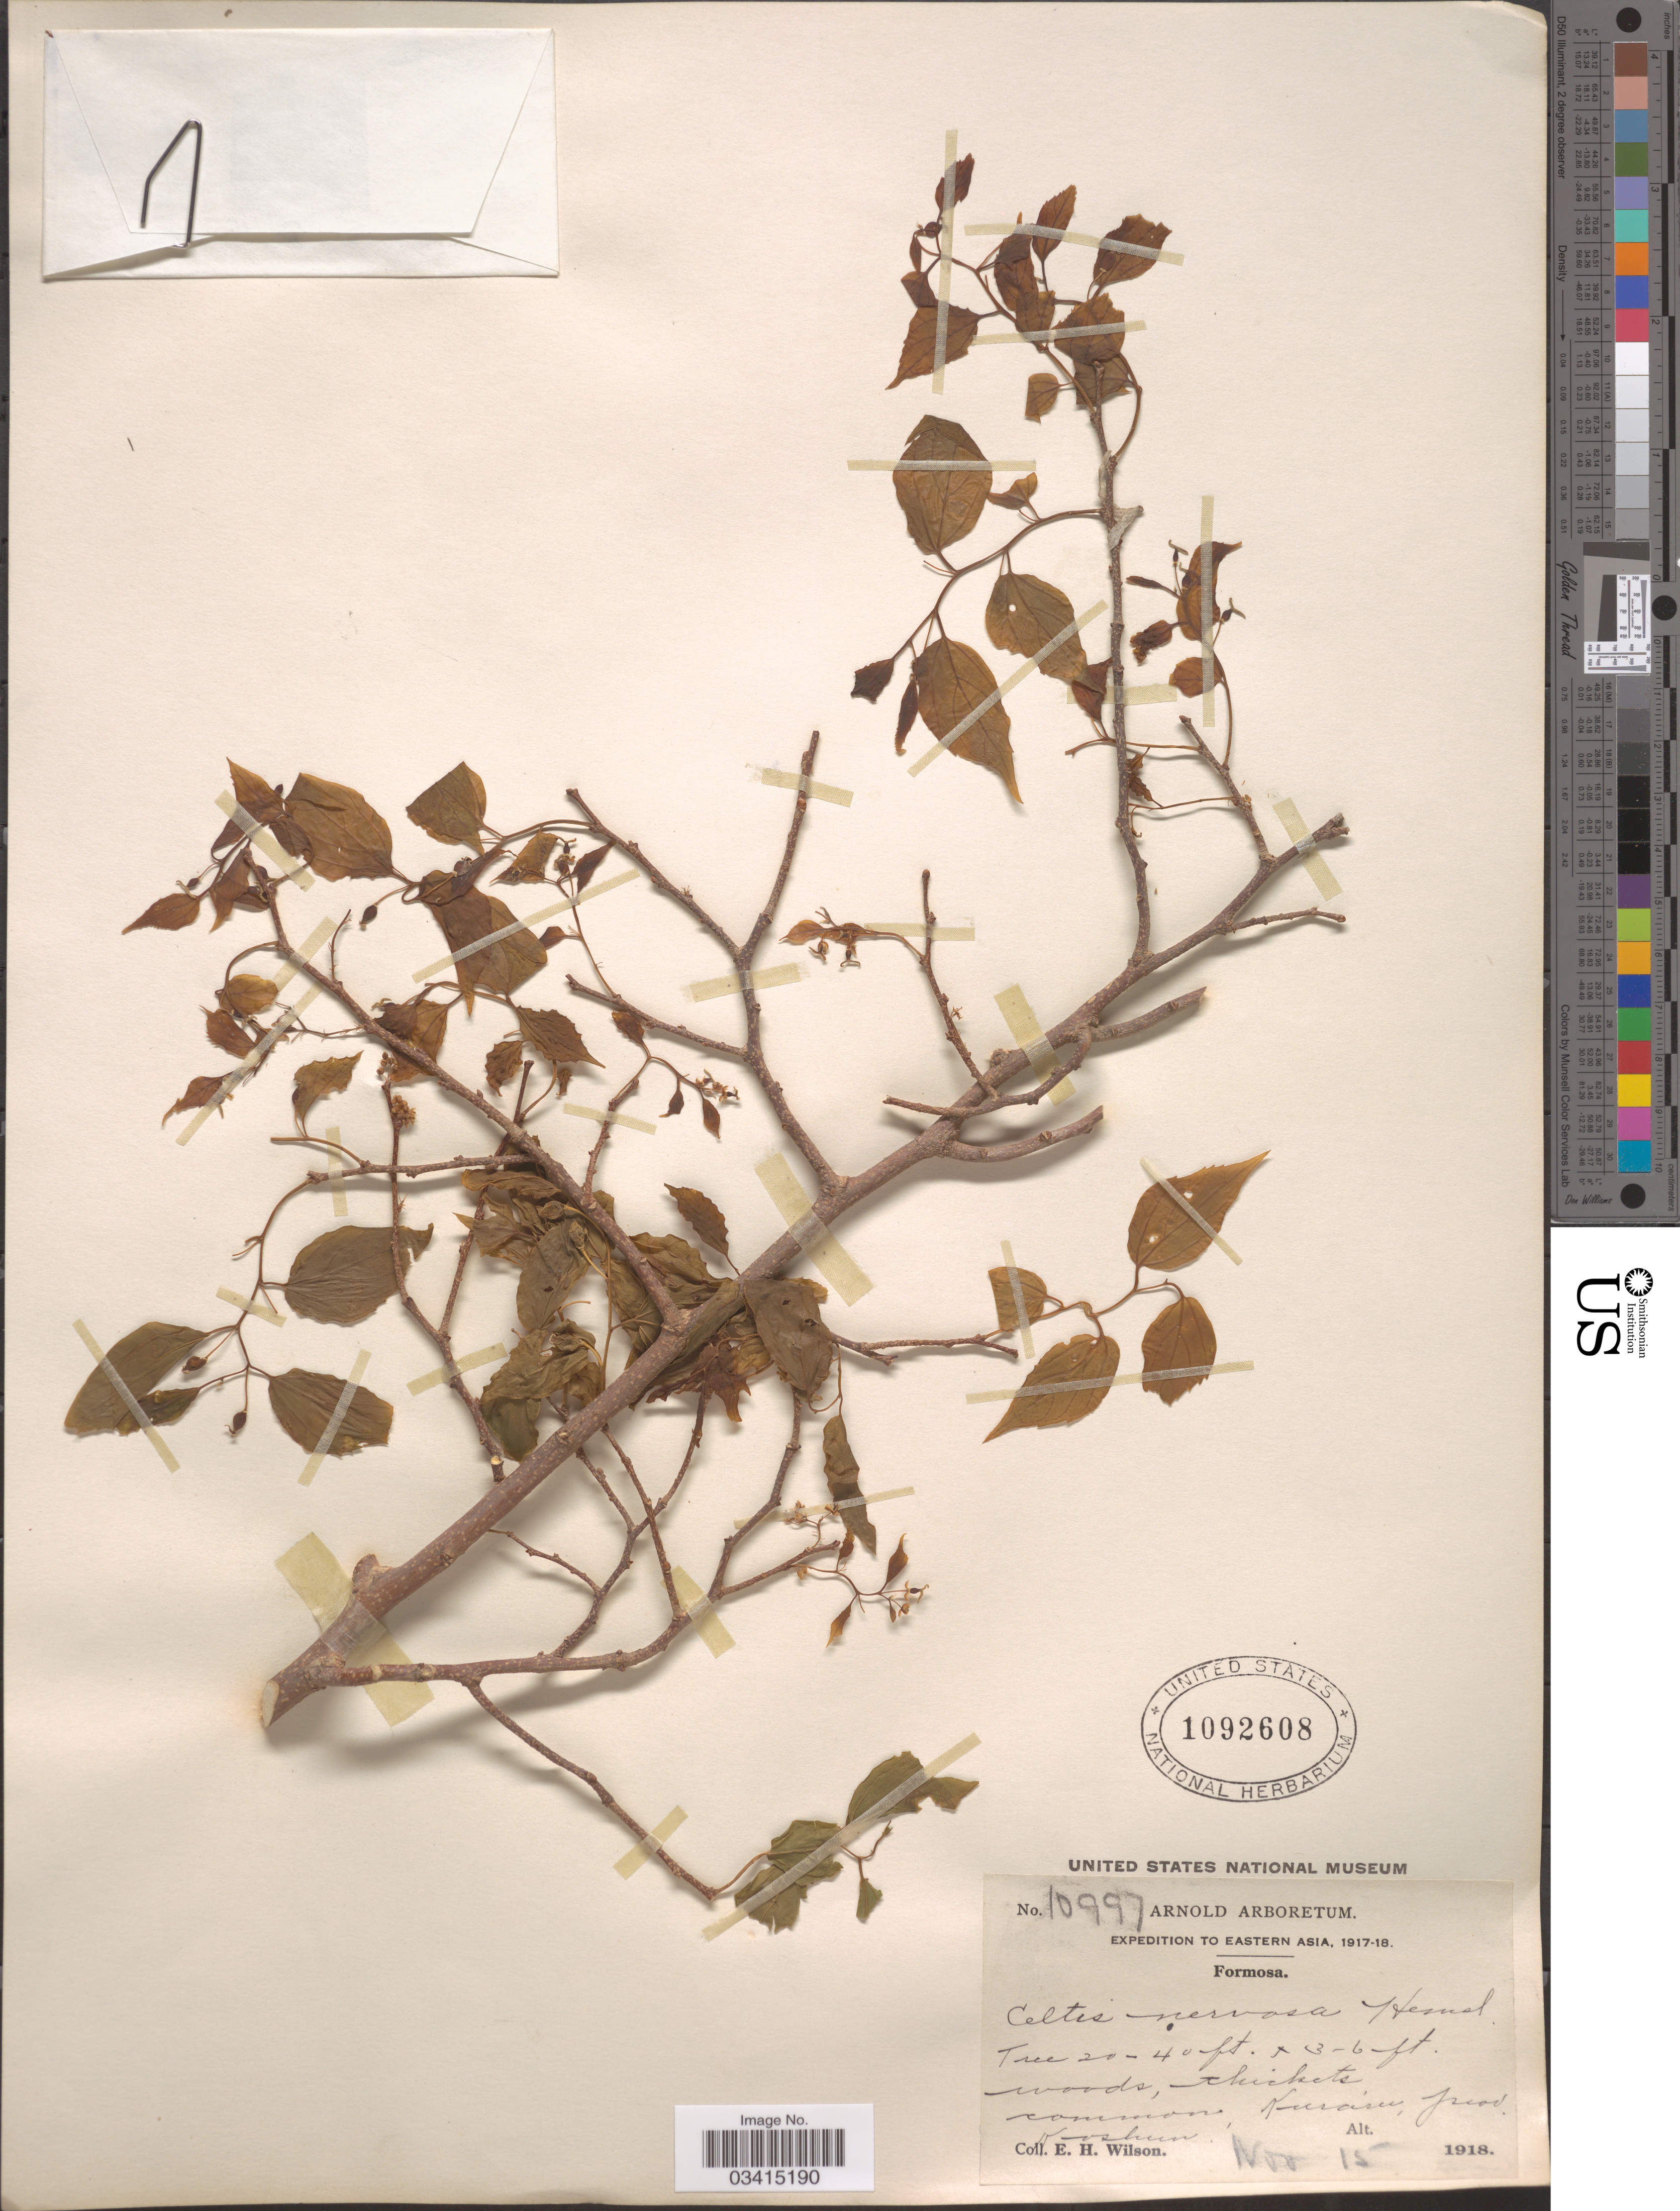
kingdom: Plantae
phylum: Tracheophyta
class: Magnoliopsida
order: Rosales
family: Cannabaceae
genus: Celtis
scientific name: Celtis nervosa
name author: Hemsl.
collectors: E. Wilson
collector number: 10997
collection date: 1918-11-15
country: Taiwan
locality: Formosa. Kurásu, prov. Koshun.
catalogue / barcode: US 1092608